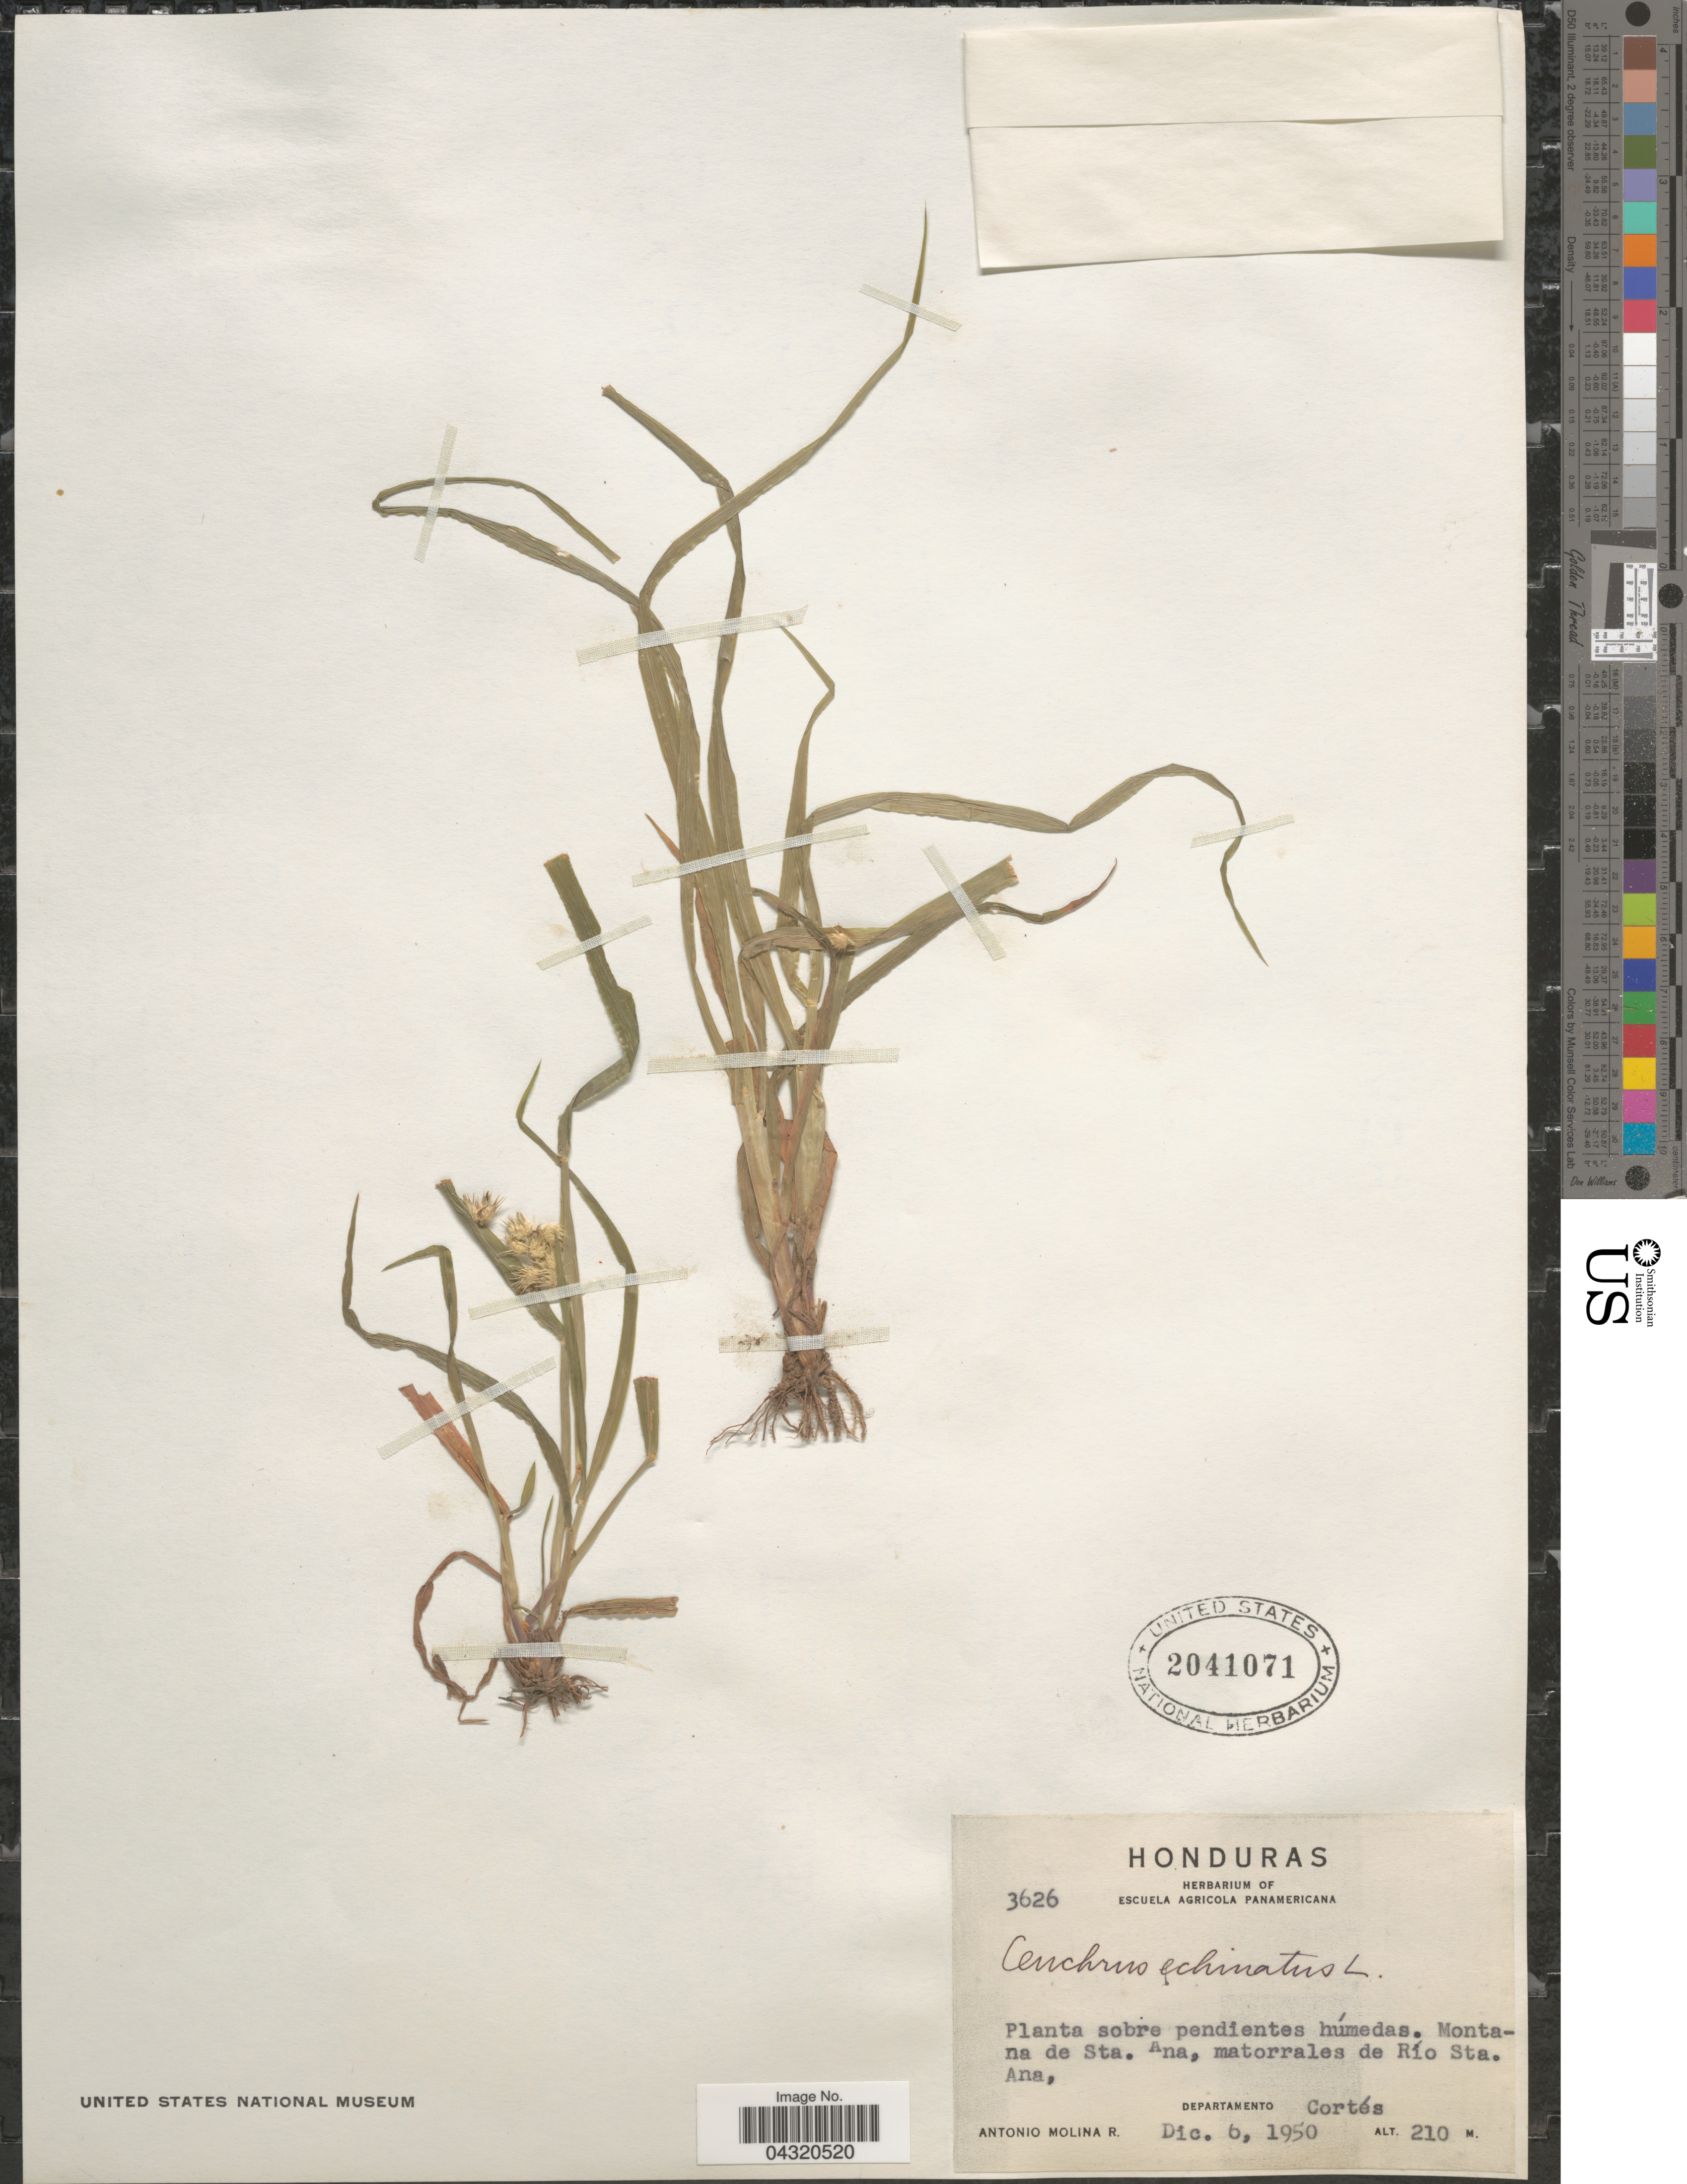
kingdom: Plantae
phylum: Tracheophyta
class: Liliopsida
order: Poales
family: Poaceae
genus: Cenchrus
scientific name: Cenchrus echinatus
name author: L.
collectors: A. Molina R.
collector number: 3626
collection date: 1950-12-06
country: Honduras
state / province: Cortes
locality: Montana de Sta. Ana, matorrales de Río Sta. Ana, Departamento Cortés.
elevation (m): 210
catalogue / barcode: US 2041071